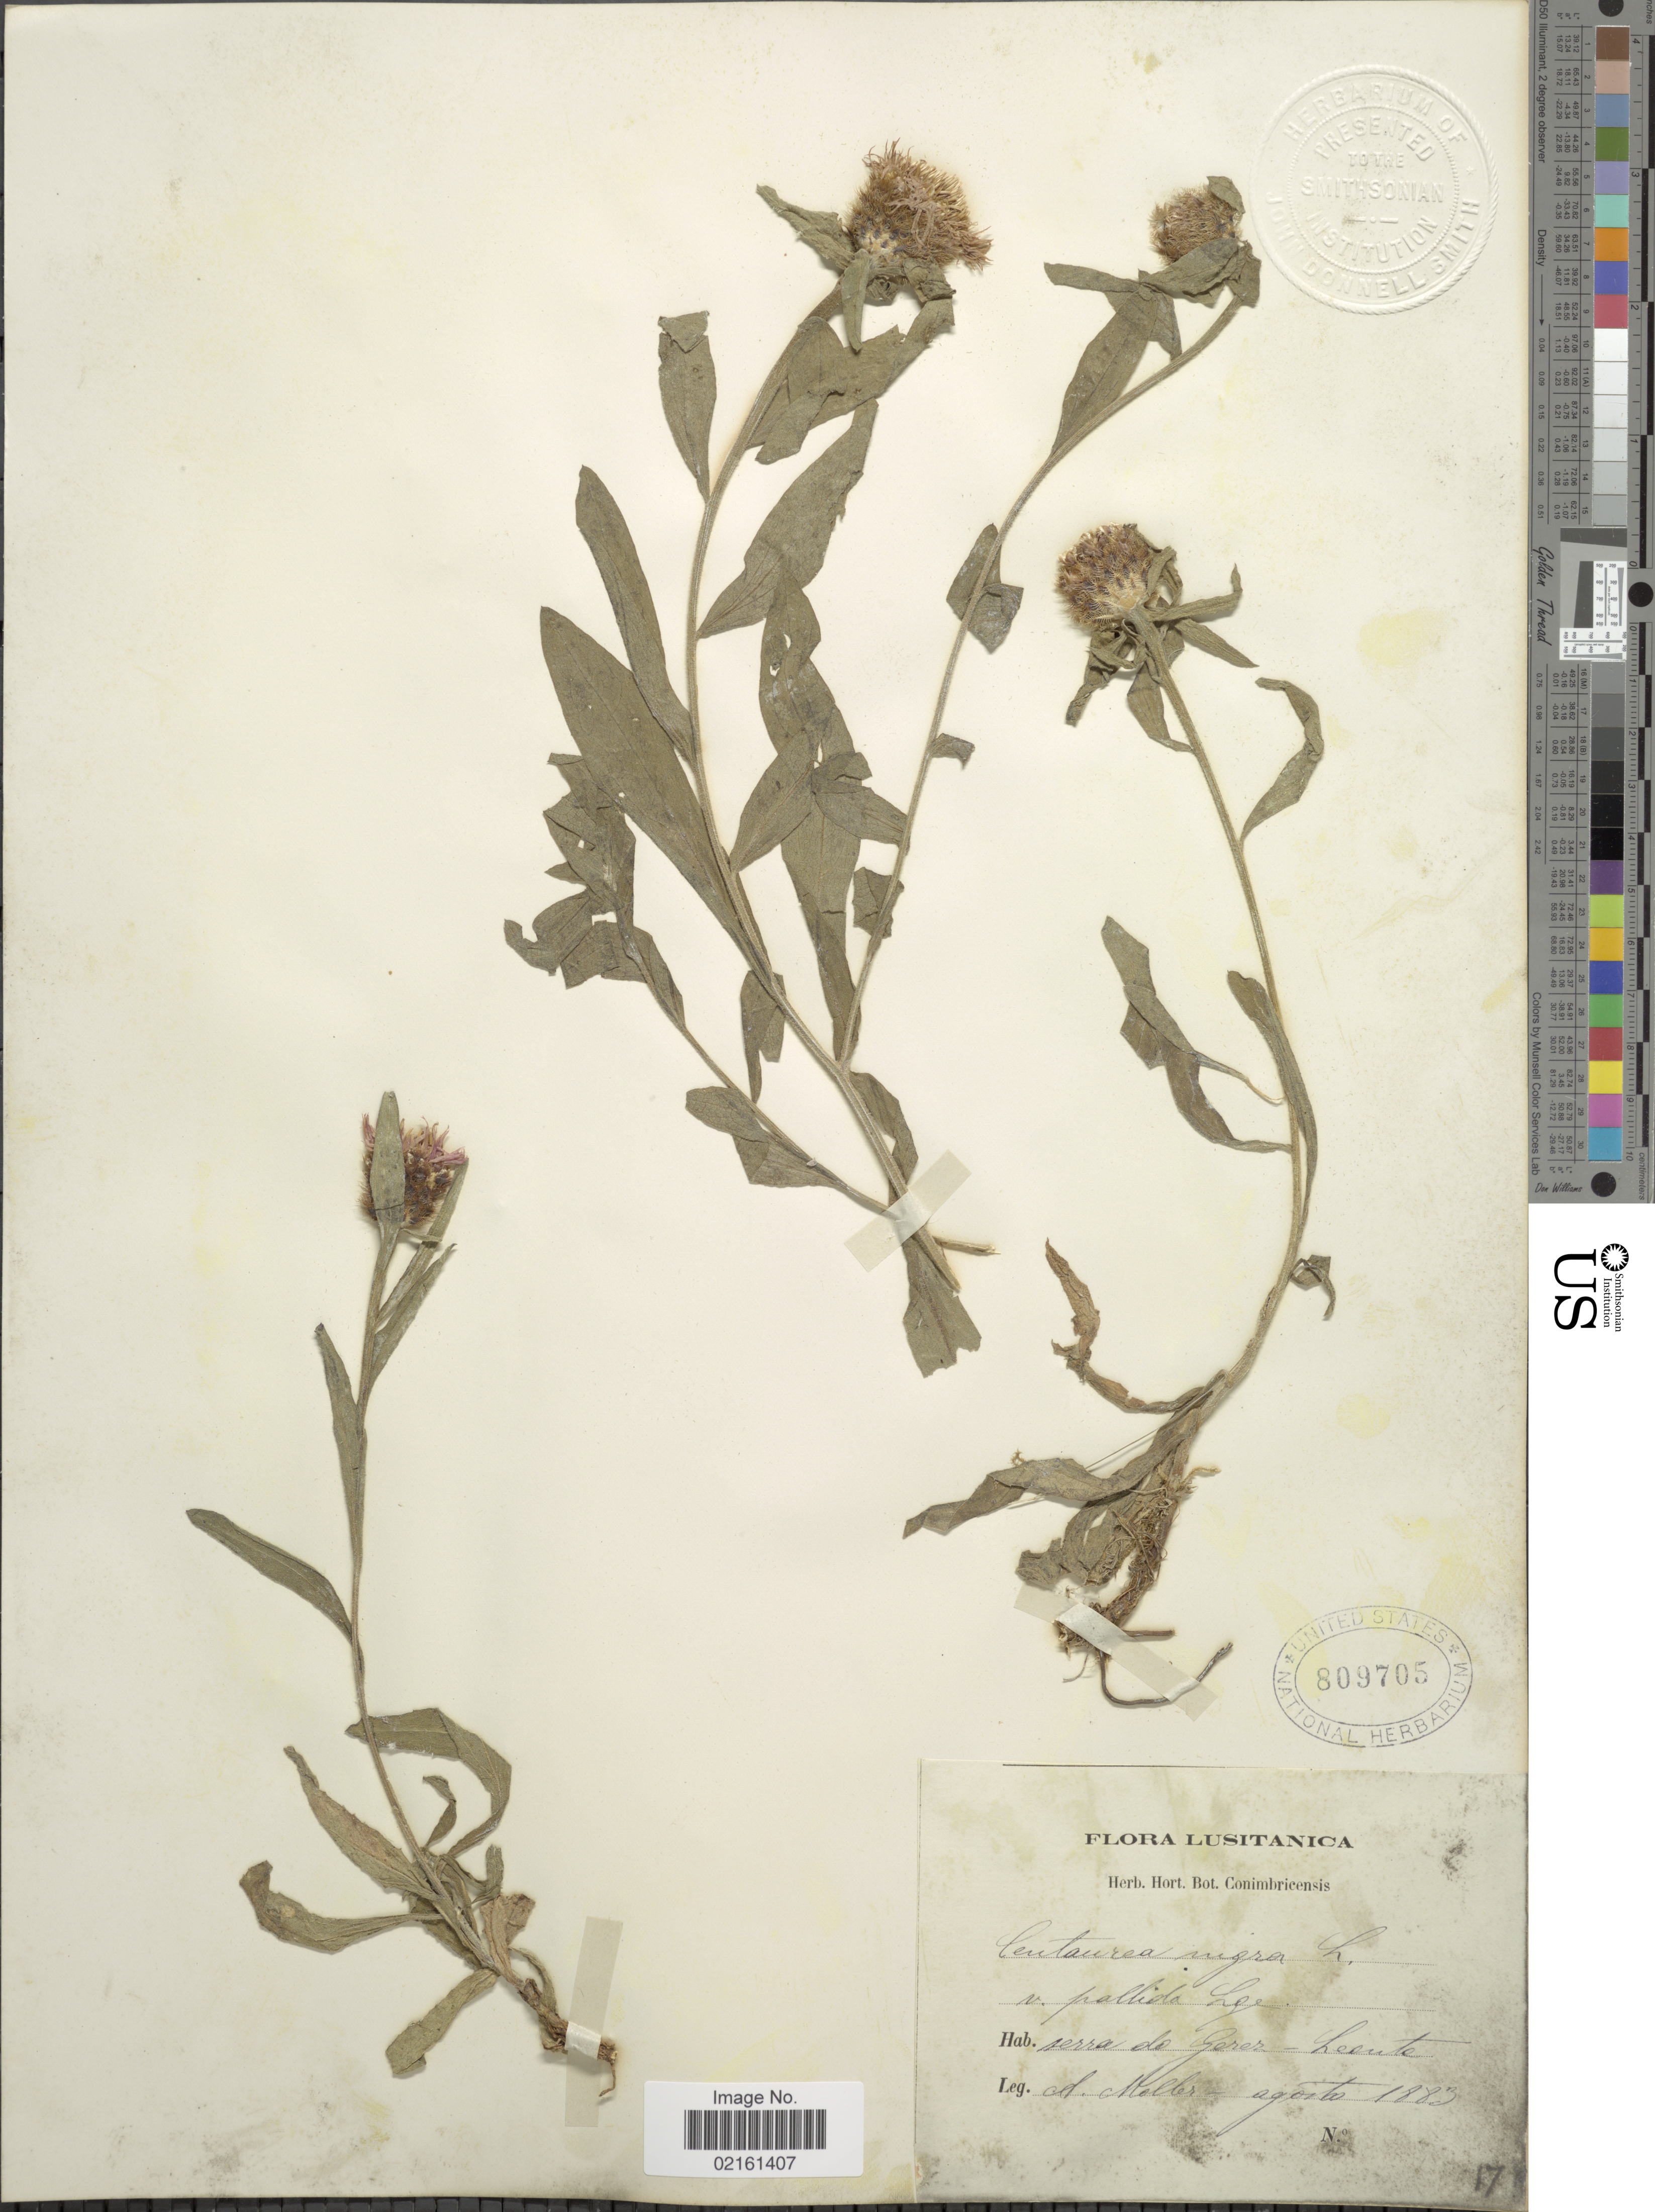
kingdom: Plantae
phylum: Tracheophyta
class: Magnoliopsida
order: Asterales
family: Asteraceae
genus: Centaurea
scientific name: Centaurea nigra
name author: L.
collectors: A. Moller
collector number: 17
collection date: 1883-08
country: Portugal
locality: Lusitanica, Serra do Gerez, Leoute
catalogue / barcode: US 809705